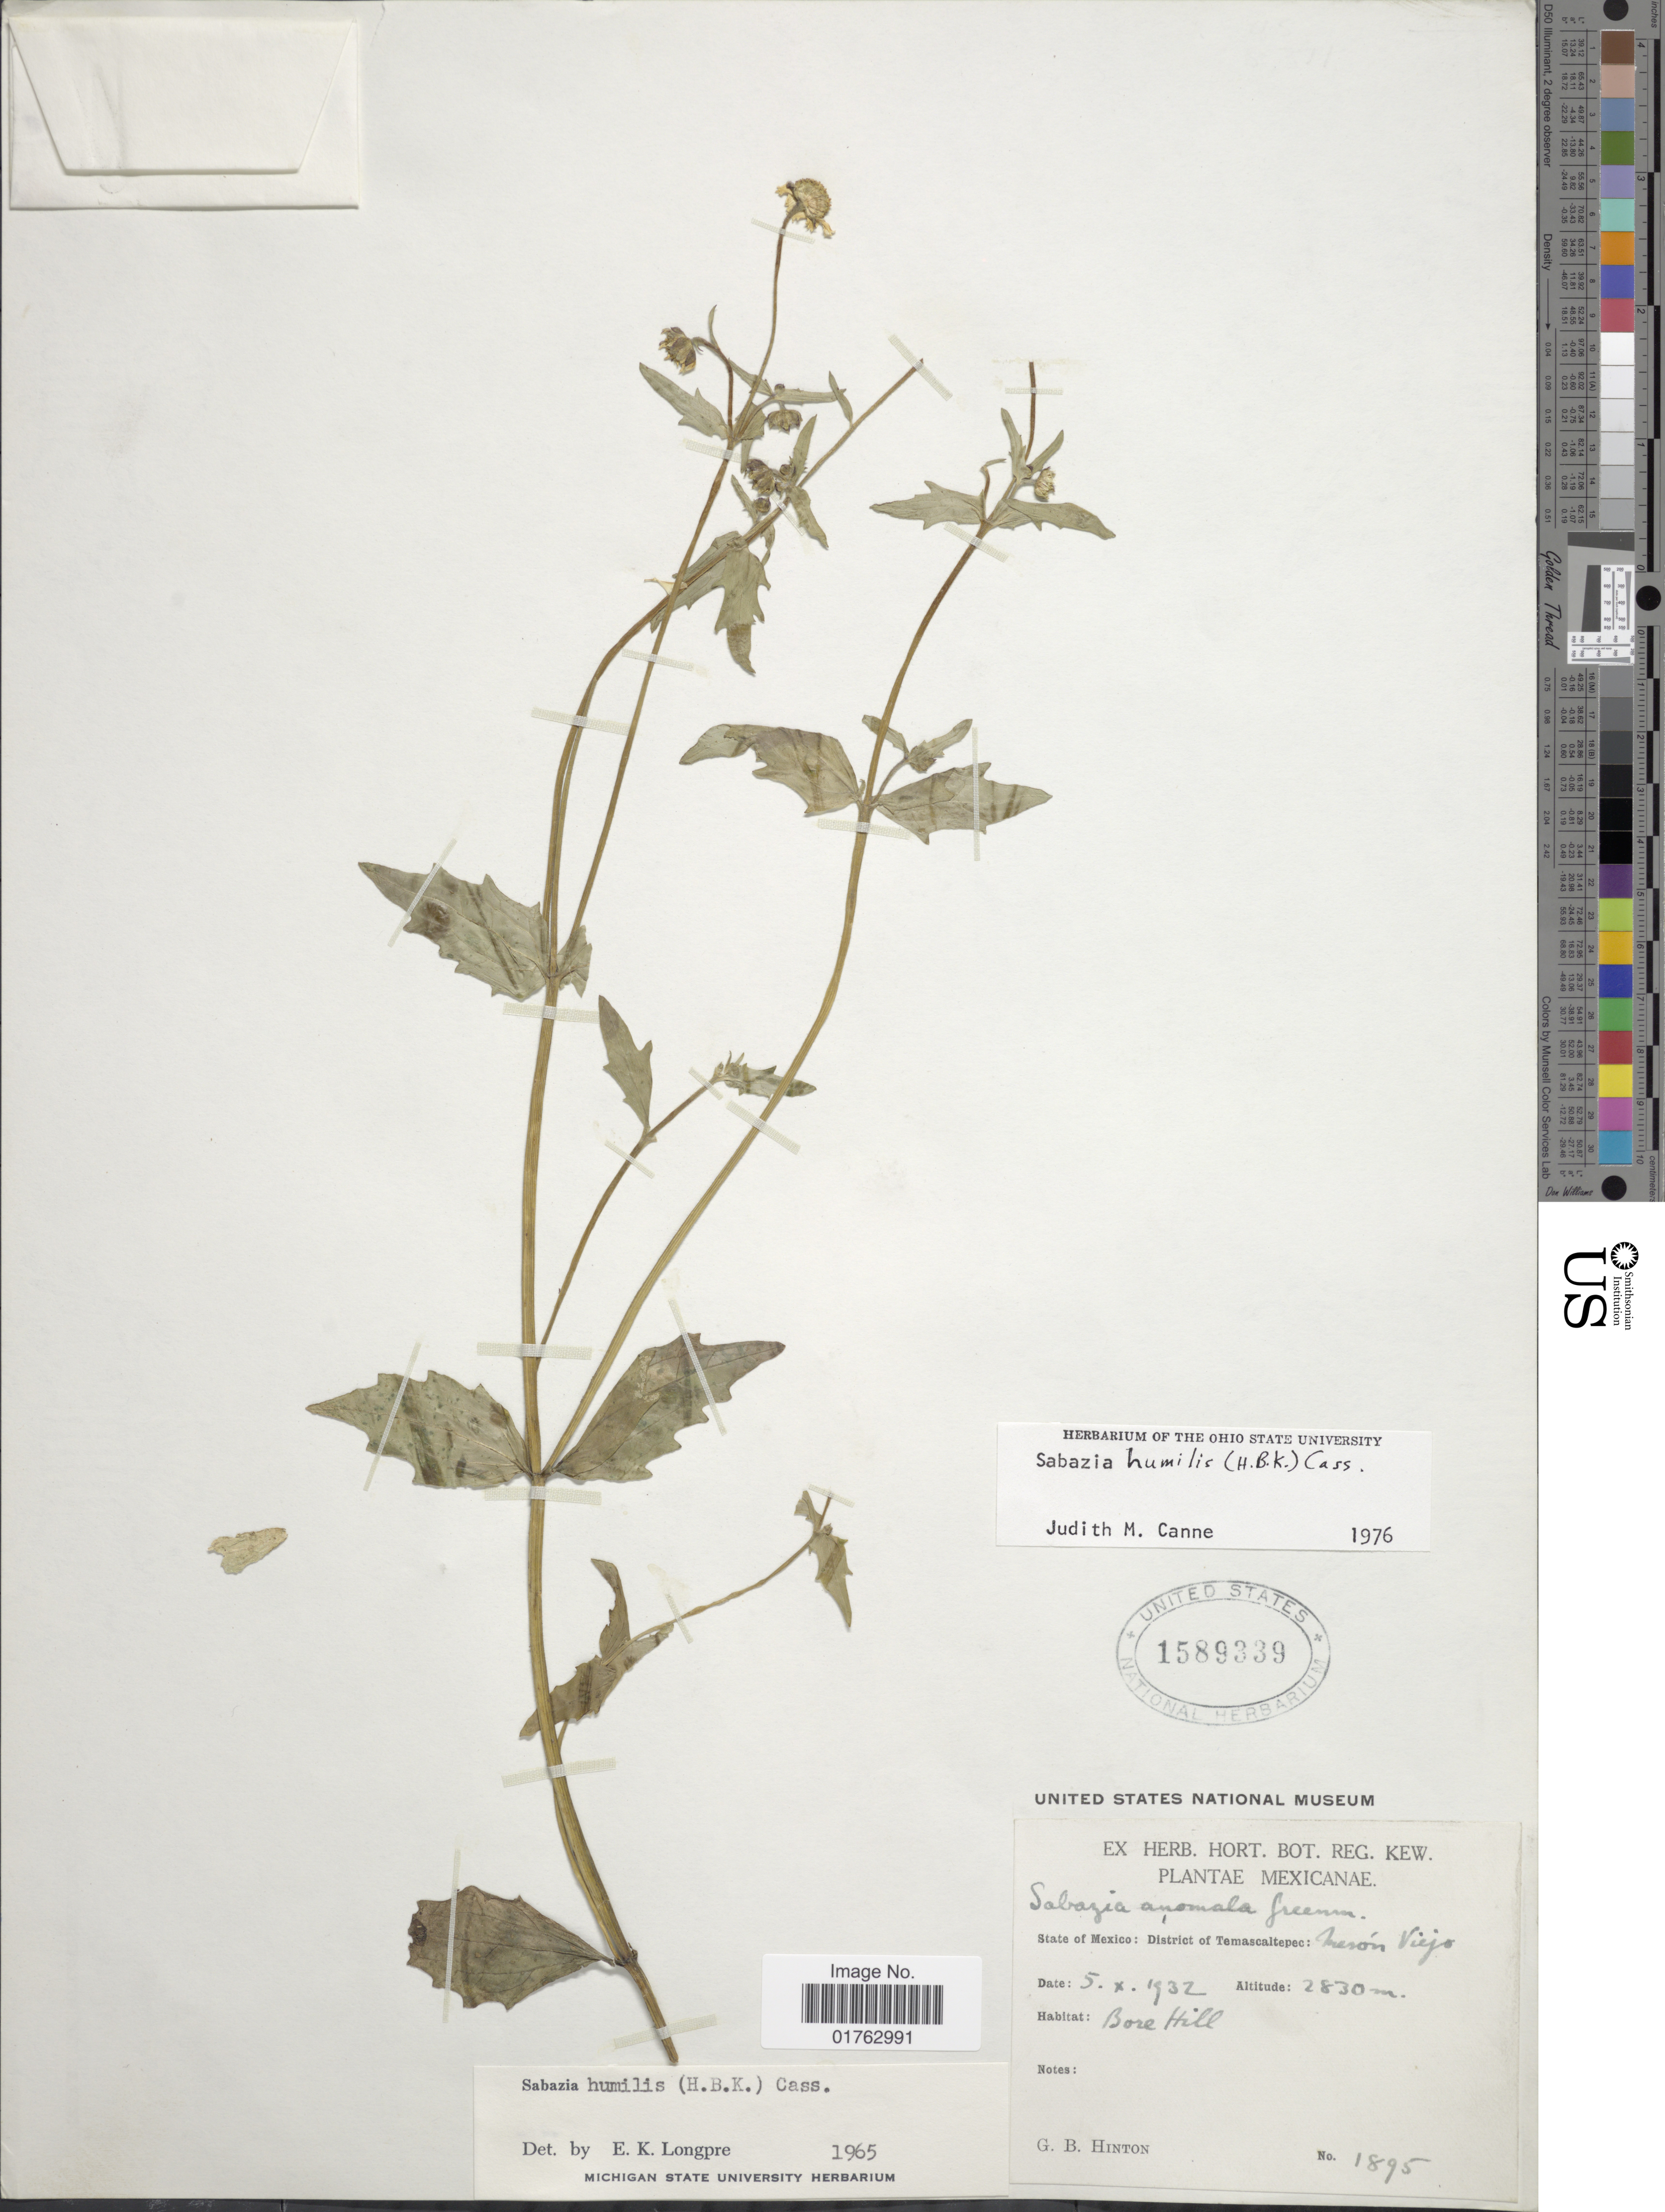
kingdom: Plantae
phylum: Tracheophyta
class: Magnoliopsida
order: Asterales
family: Asteraceae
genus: Sabazia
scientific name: Sabazia humilis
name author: (Kunth) Cass.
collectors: G. B. Hinton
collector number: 1895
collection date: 1932-10-05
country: Mexico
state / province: México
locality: District of Temascaltepec; Meson Viejo, Bore Hill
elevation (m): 2830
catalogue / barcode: US 1589339